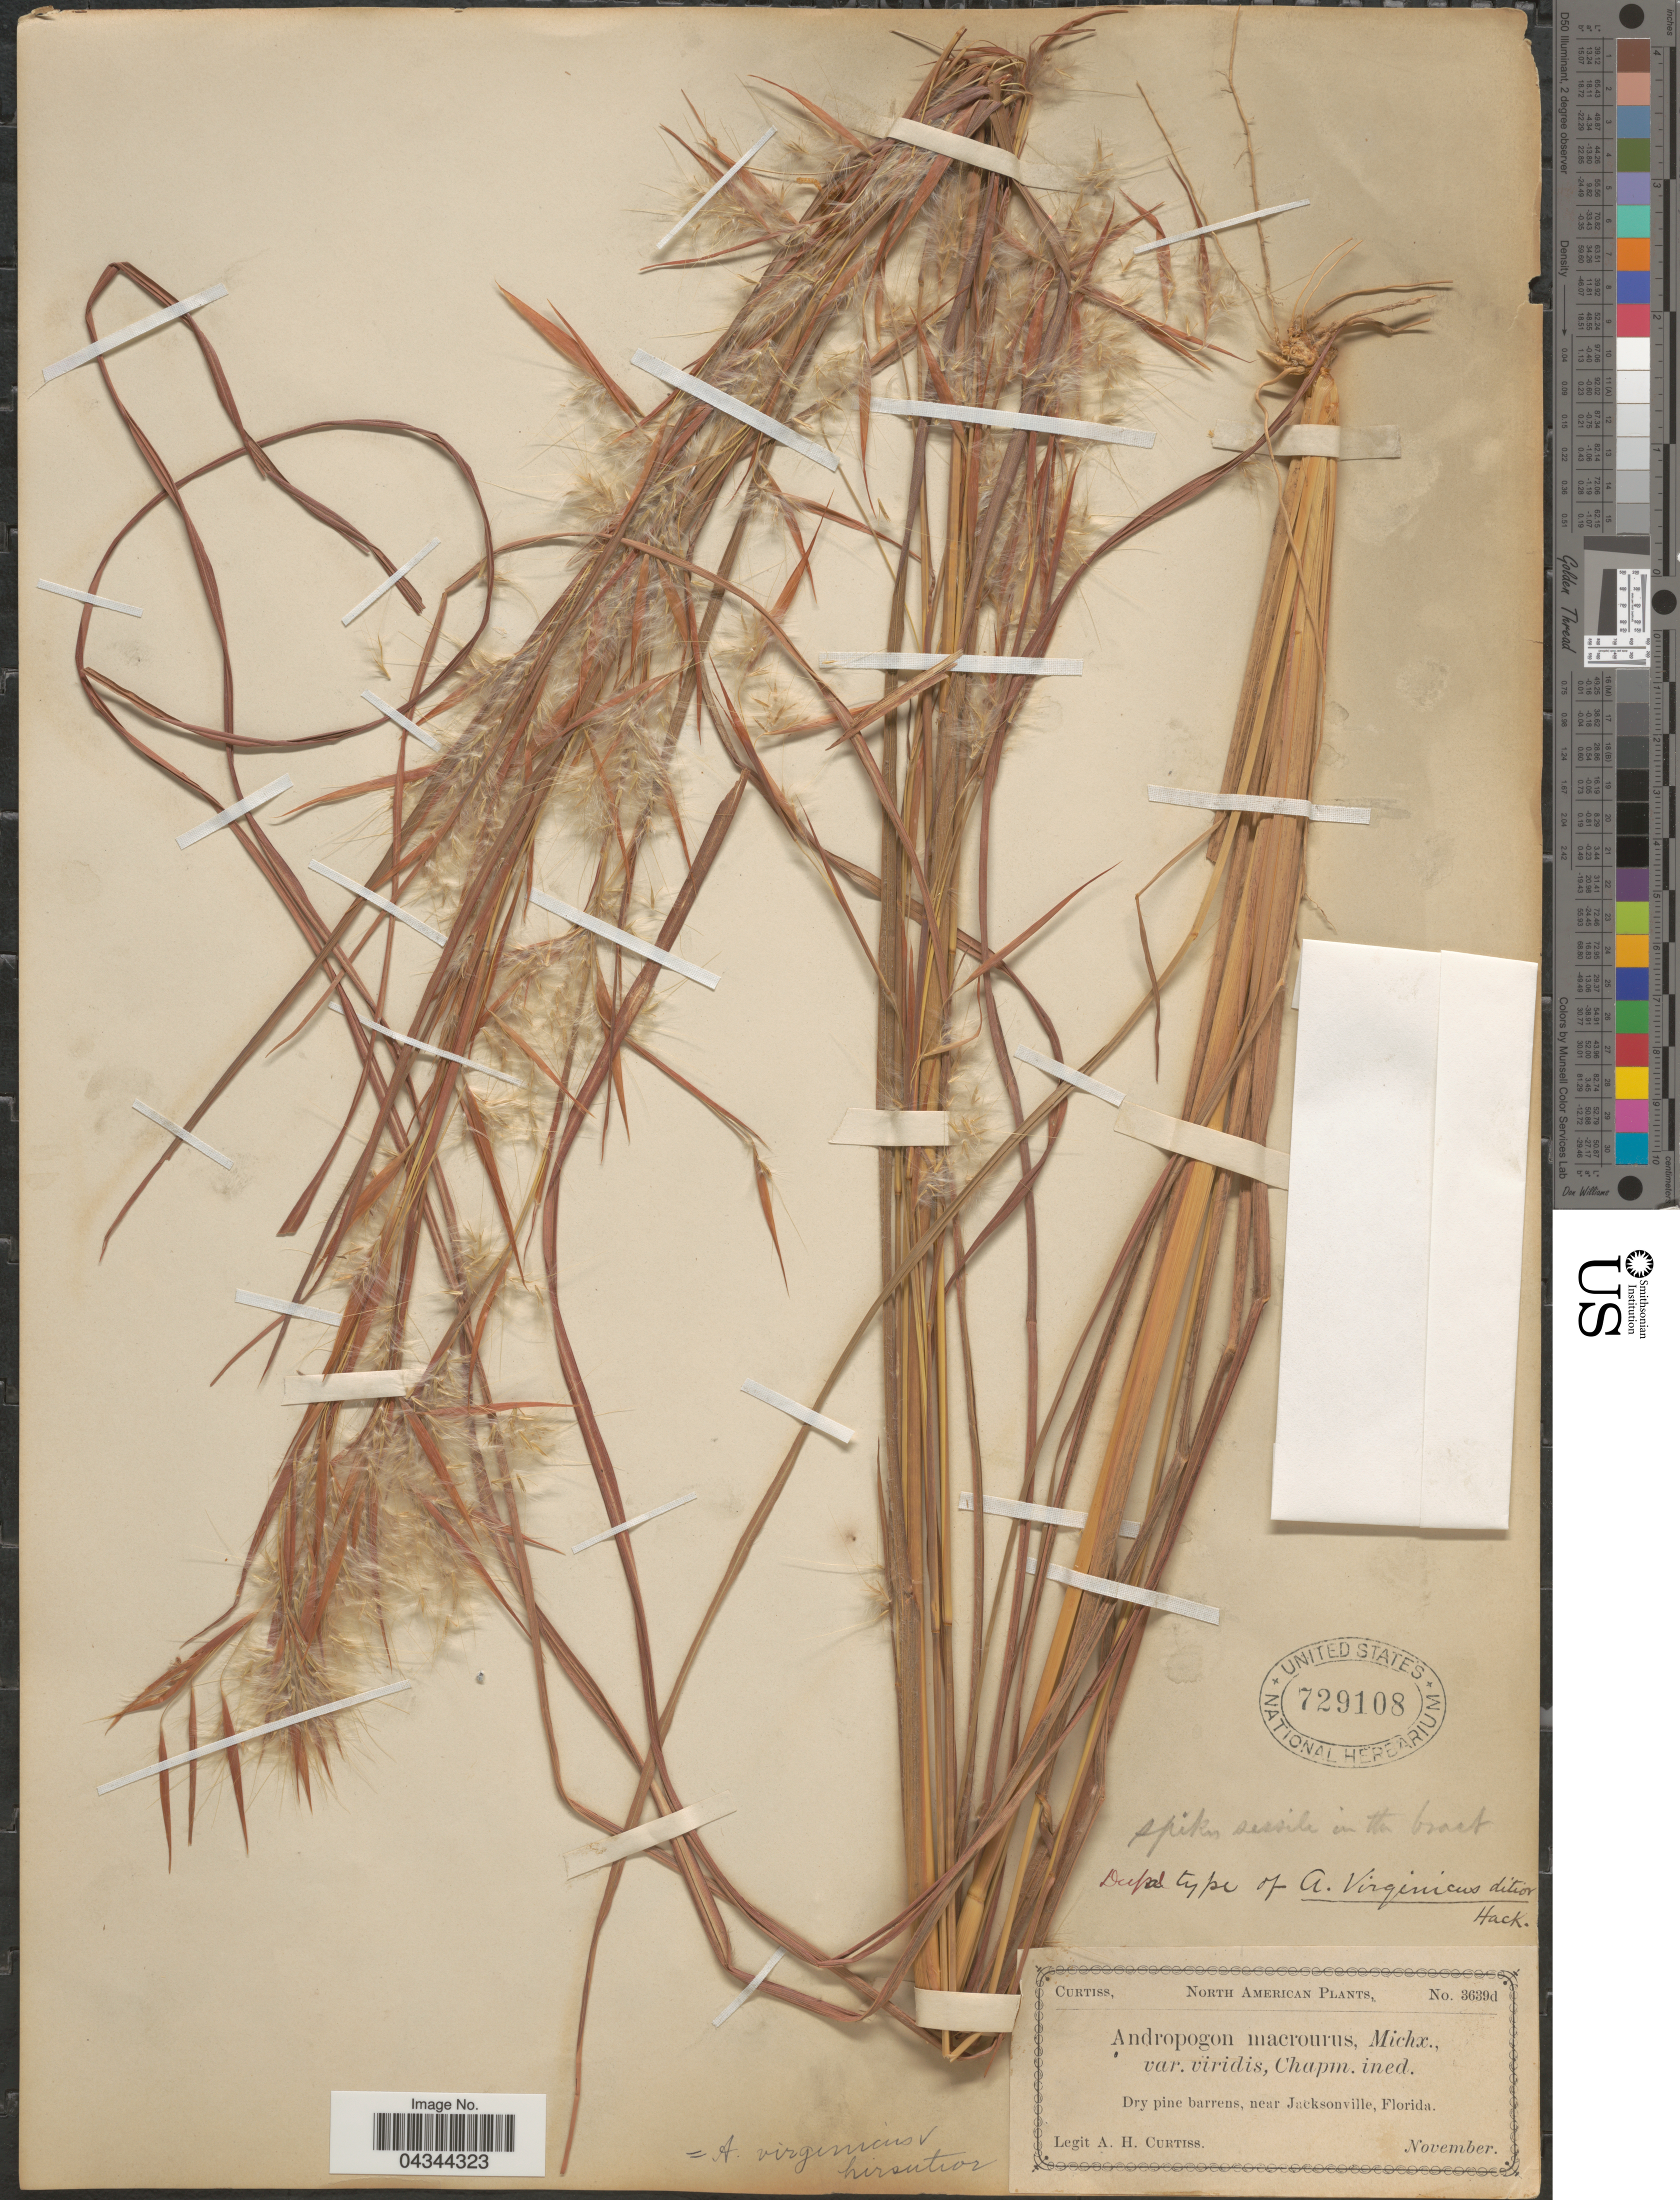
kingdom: Plantae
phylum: Tracheophyta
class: Liliopsida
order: Poales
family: Poaceae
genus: Andropogon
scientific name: Andropogon virginicus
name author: L.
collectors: A. H. Curtiss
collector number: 3639d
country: United States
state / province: Florida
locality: Dry pine barrens, near Jacksonville.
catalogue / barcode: US 729108